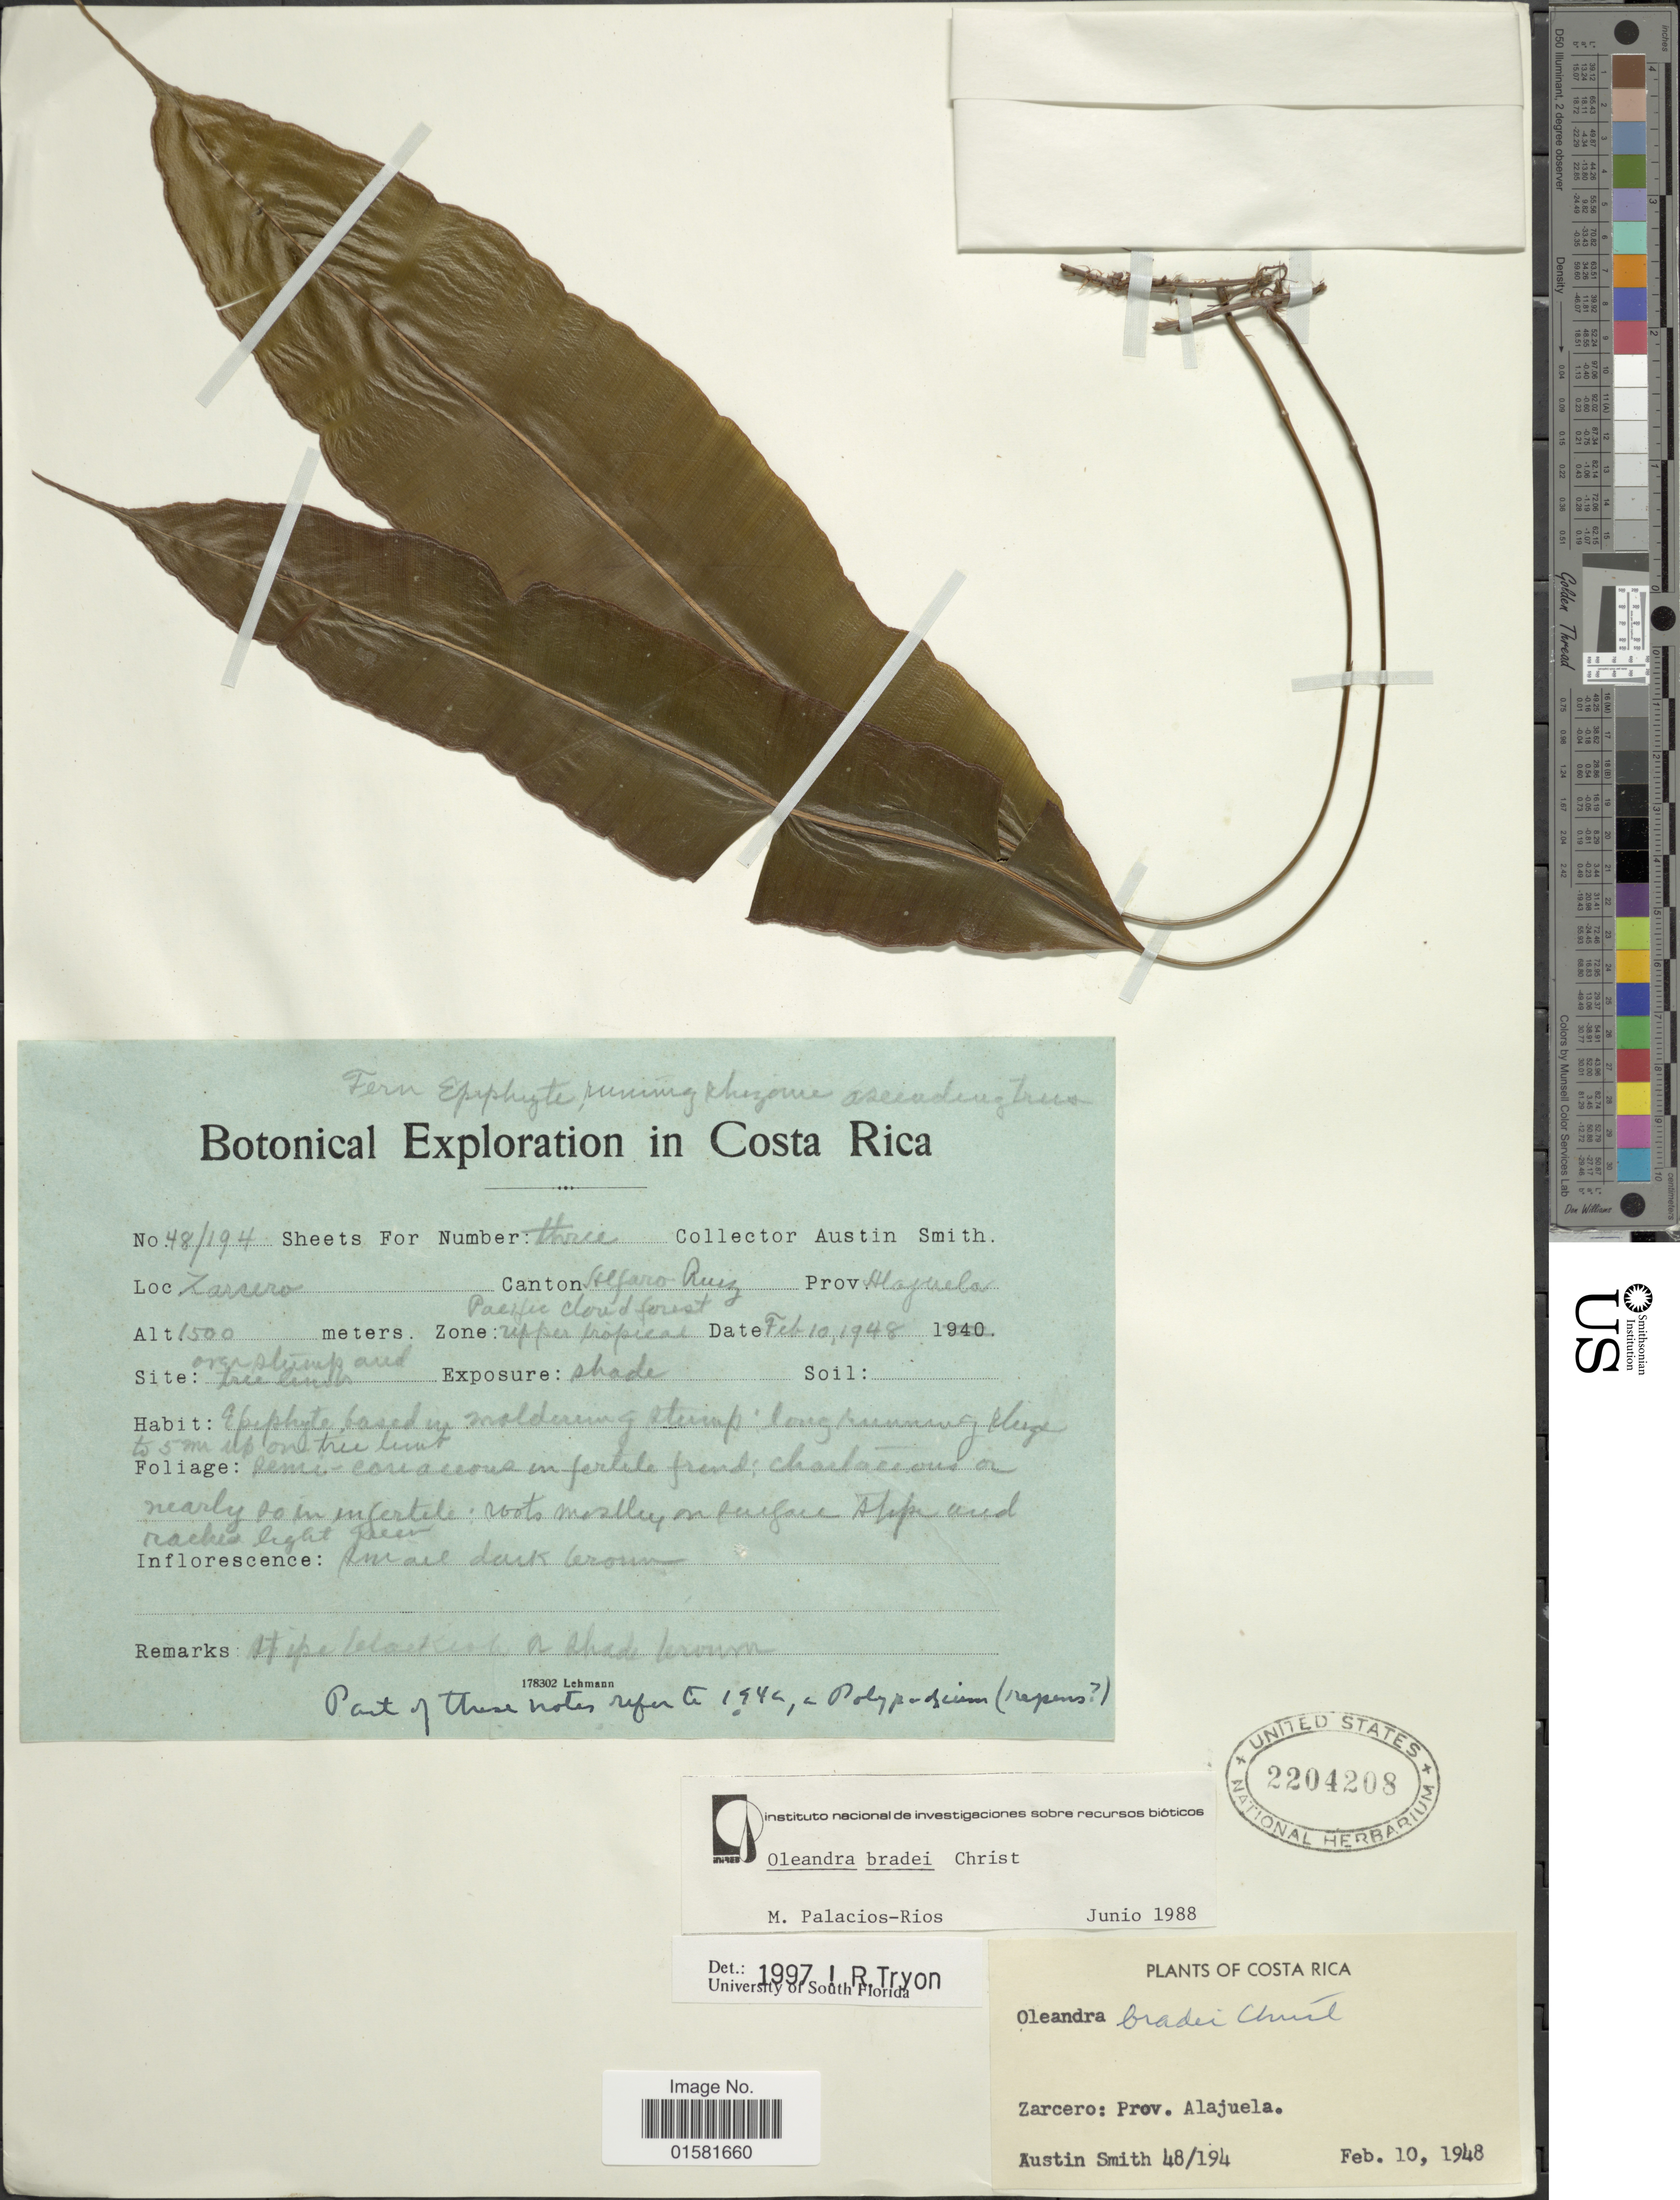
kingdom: Plantae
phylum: Tracheophyta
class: Polypodiopsida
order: Polypodiales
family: Oleandraceae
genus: Oleandra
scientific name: Oleandra bradei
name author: Christ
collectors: Aust P. Smith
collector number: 48/194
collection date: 1948-02-10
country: Costa Rica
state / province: Alajuela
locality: Pacific cloud forest, Zarcero, Alfaro Ruiz canton, Prov. Alajuela.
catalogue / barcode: US 2204208